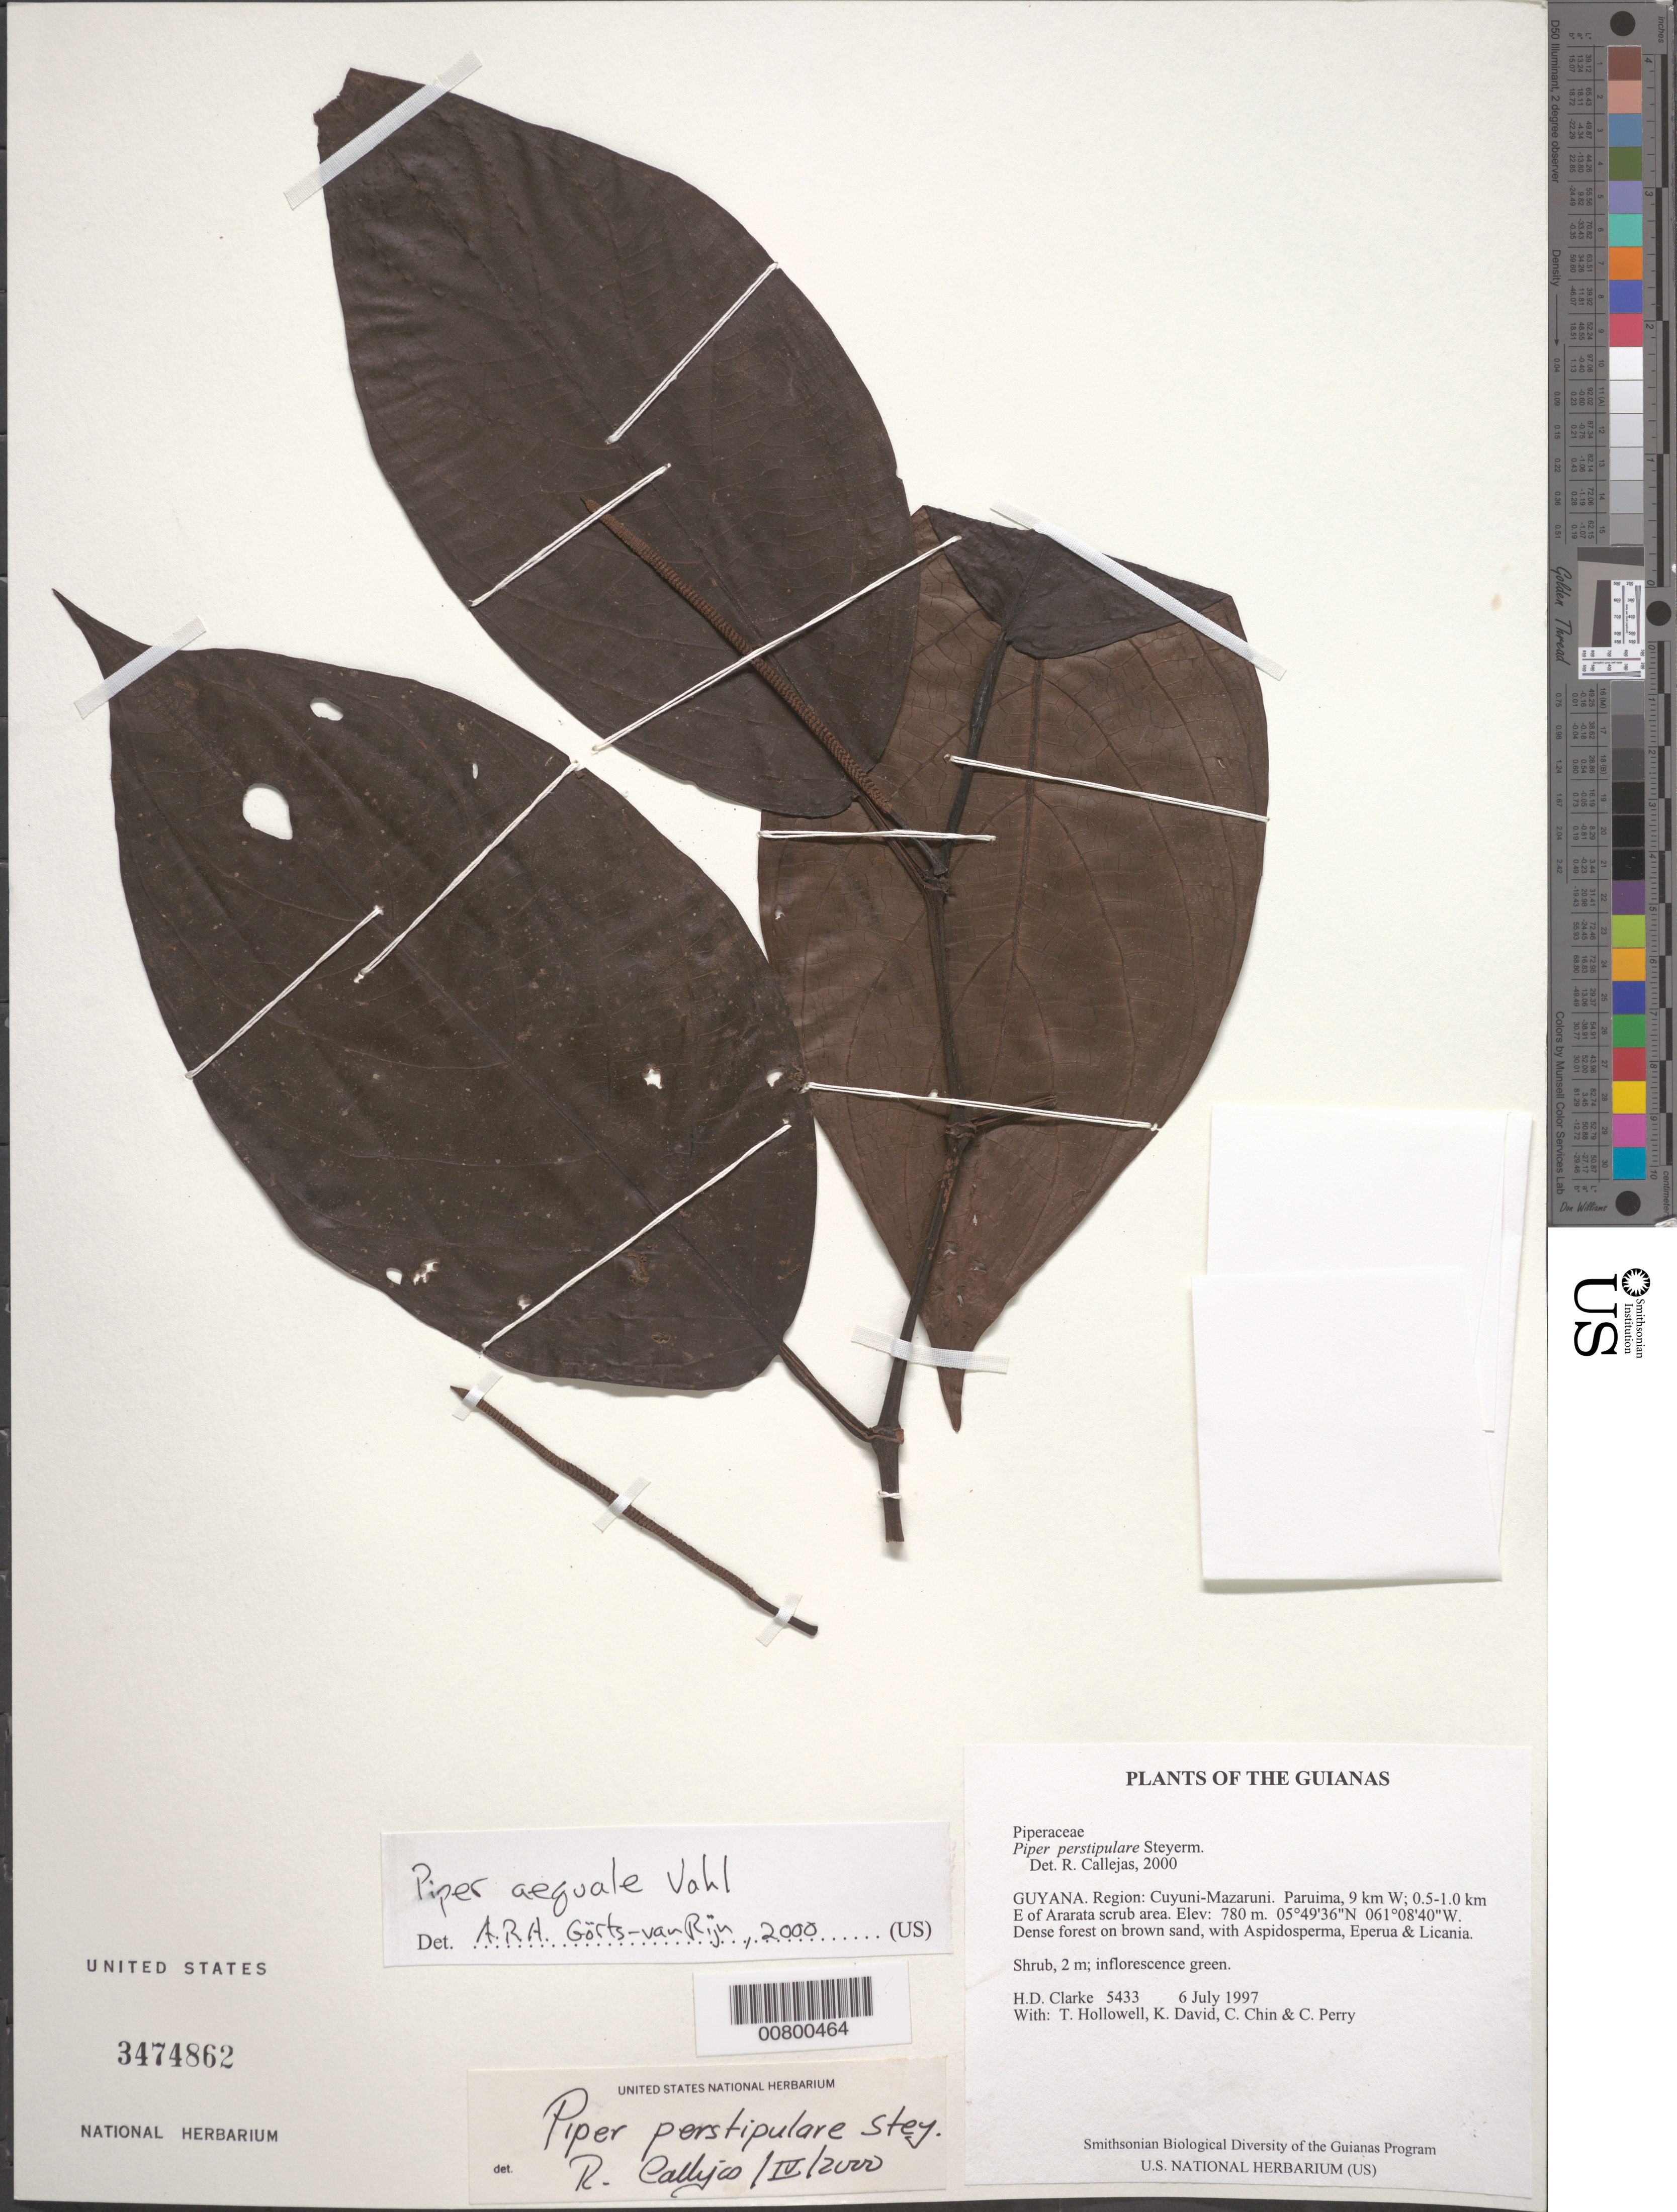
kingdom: Plantae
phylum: Tracheophyta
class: Magnoliopsida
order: Piperales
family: Piperaceae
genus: Piper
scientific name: Piper perstipulare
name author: Steyerm.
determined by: Callejas, Ricardo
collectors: H. D. Clarke, T. Hollowell, K. David, C. Chin & C. Perry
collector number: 5433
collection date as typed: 6 July 1997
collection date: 1997-07-06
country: Guyana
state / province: Cuyuni-Mazaruni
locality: Paruima, 9 km W; 0.5-1.0 km E of Ararata scrub area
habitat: Dense forest on brown sand, with Aspidosperma, Eperua & Licania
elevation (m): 780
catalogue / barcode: US 3474862